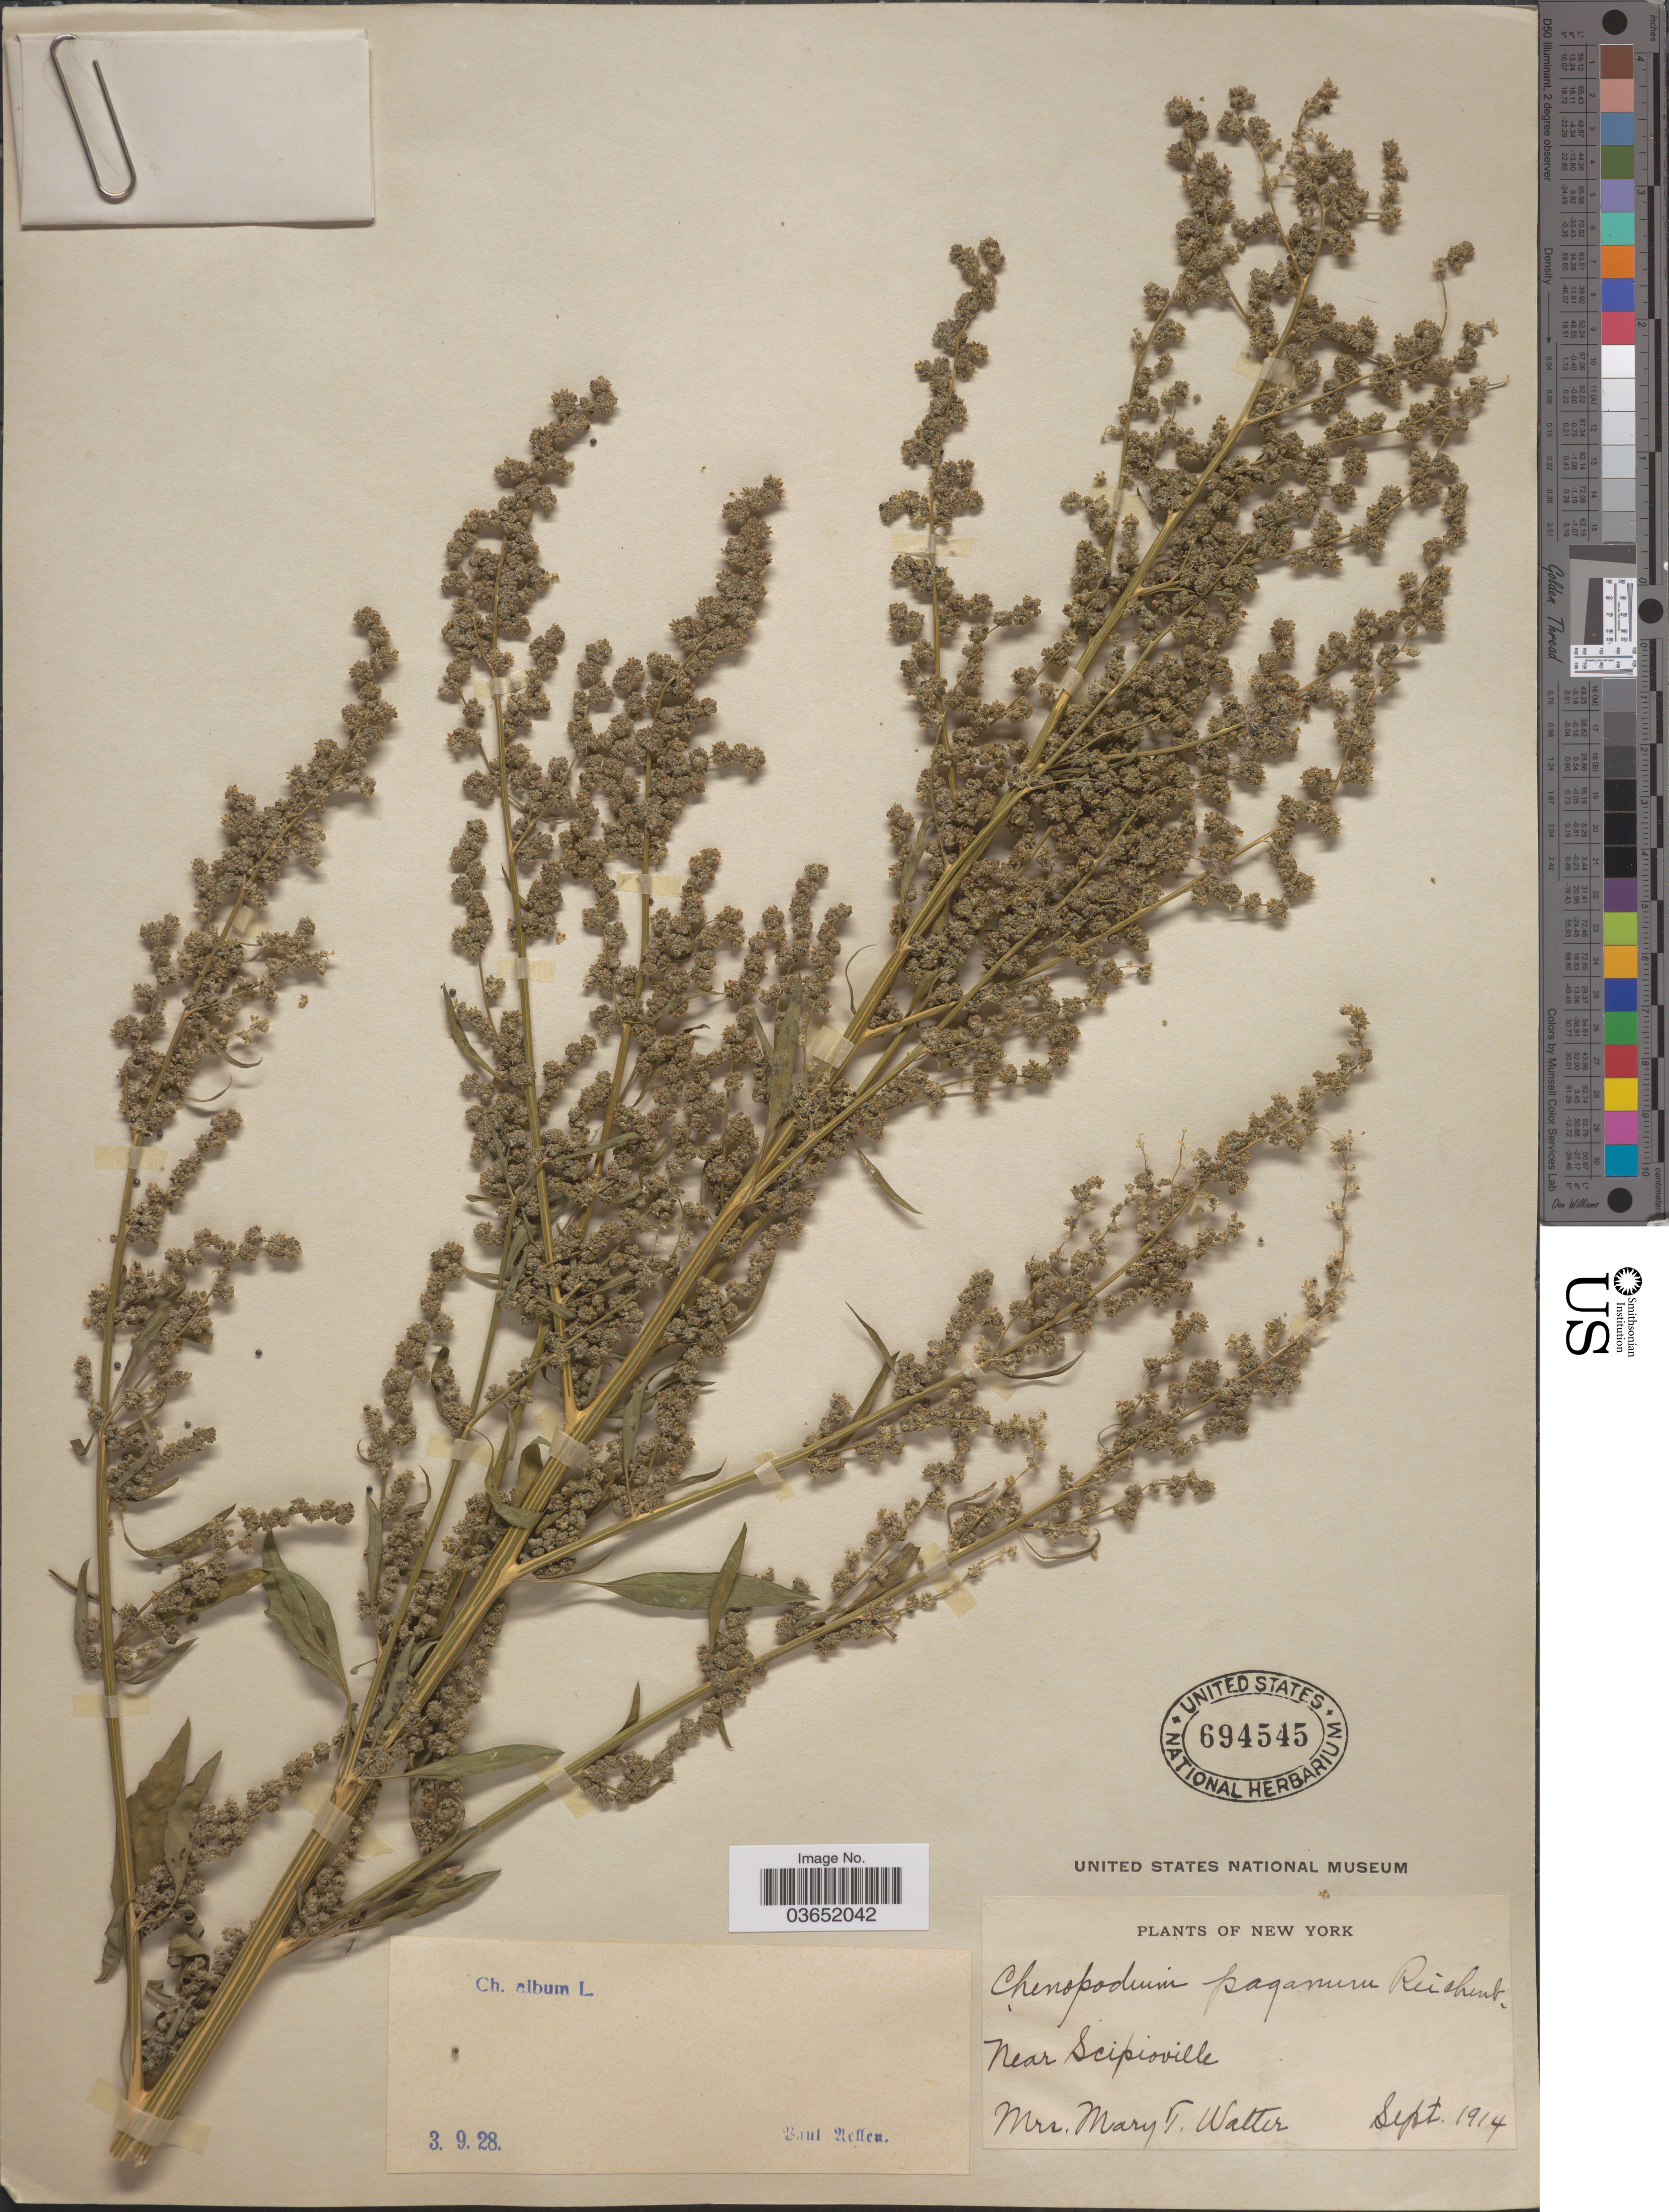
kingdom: Plantae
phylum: Tracheophyta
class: Magnoliopsida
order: Caryophyllales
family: Amaranthaceae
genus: Chenopodium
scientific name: Chenopodium album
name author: L.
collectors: M. T. Walter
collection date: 1914-09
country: United States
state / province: New York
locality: Near Scipioville.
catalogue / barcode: US 694545